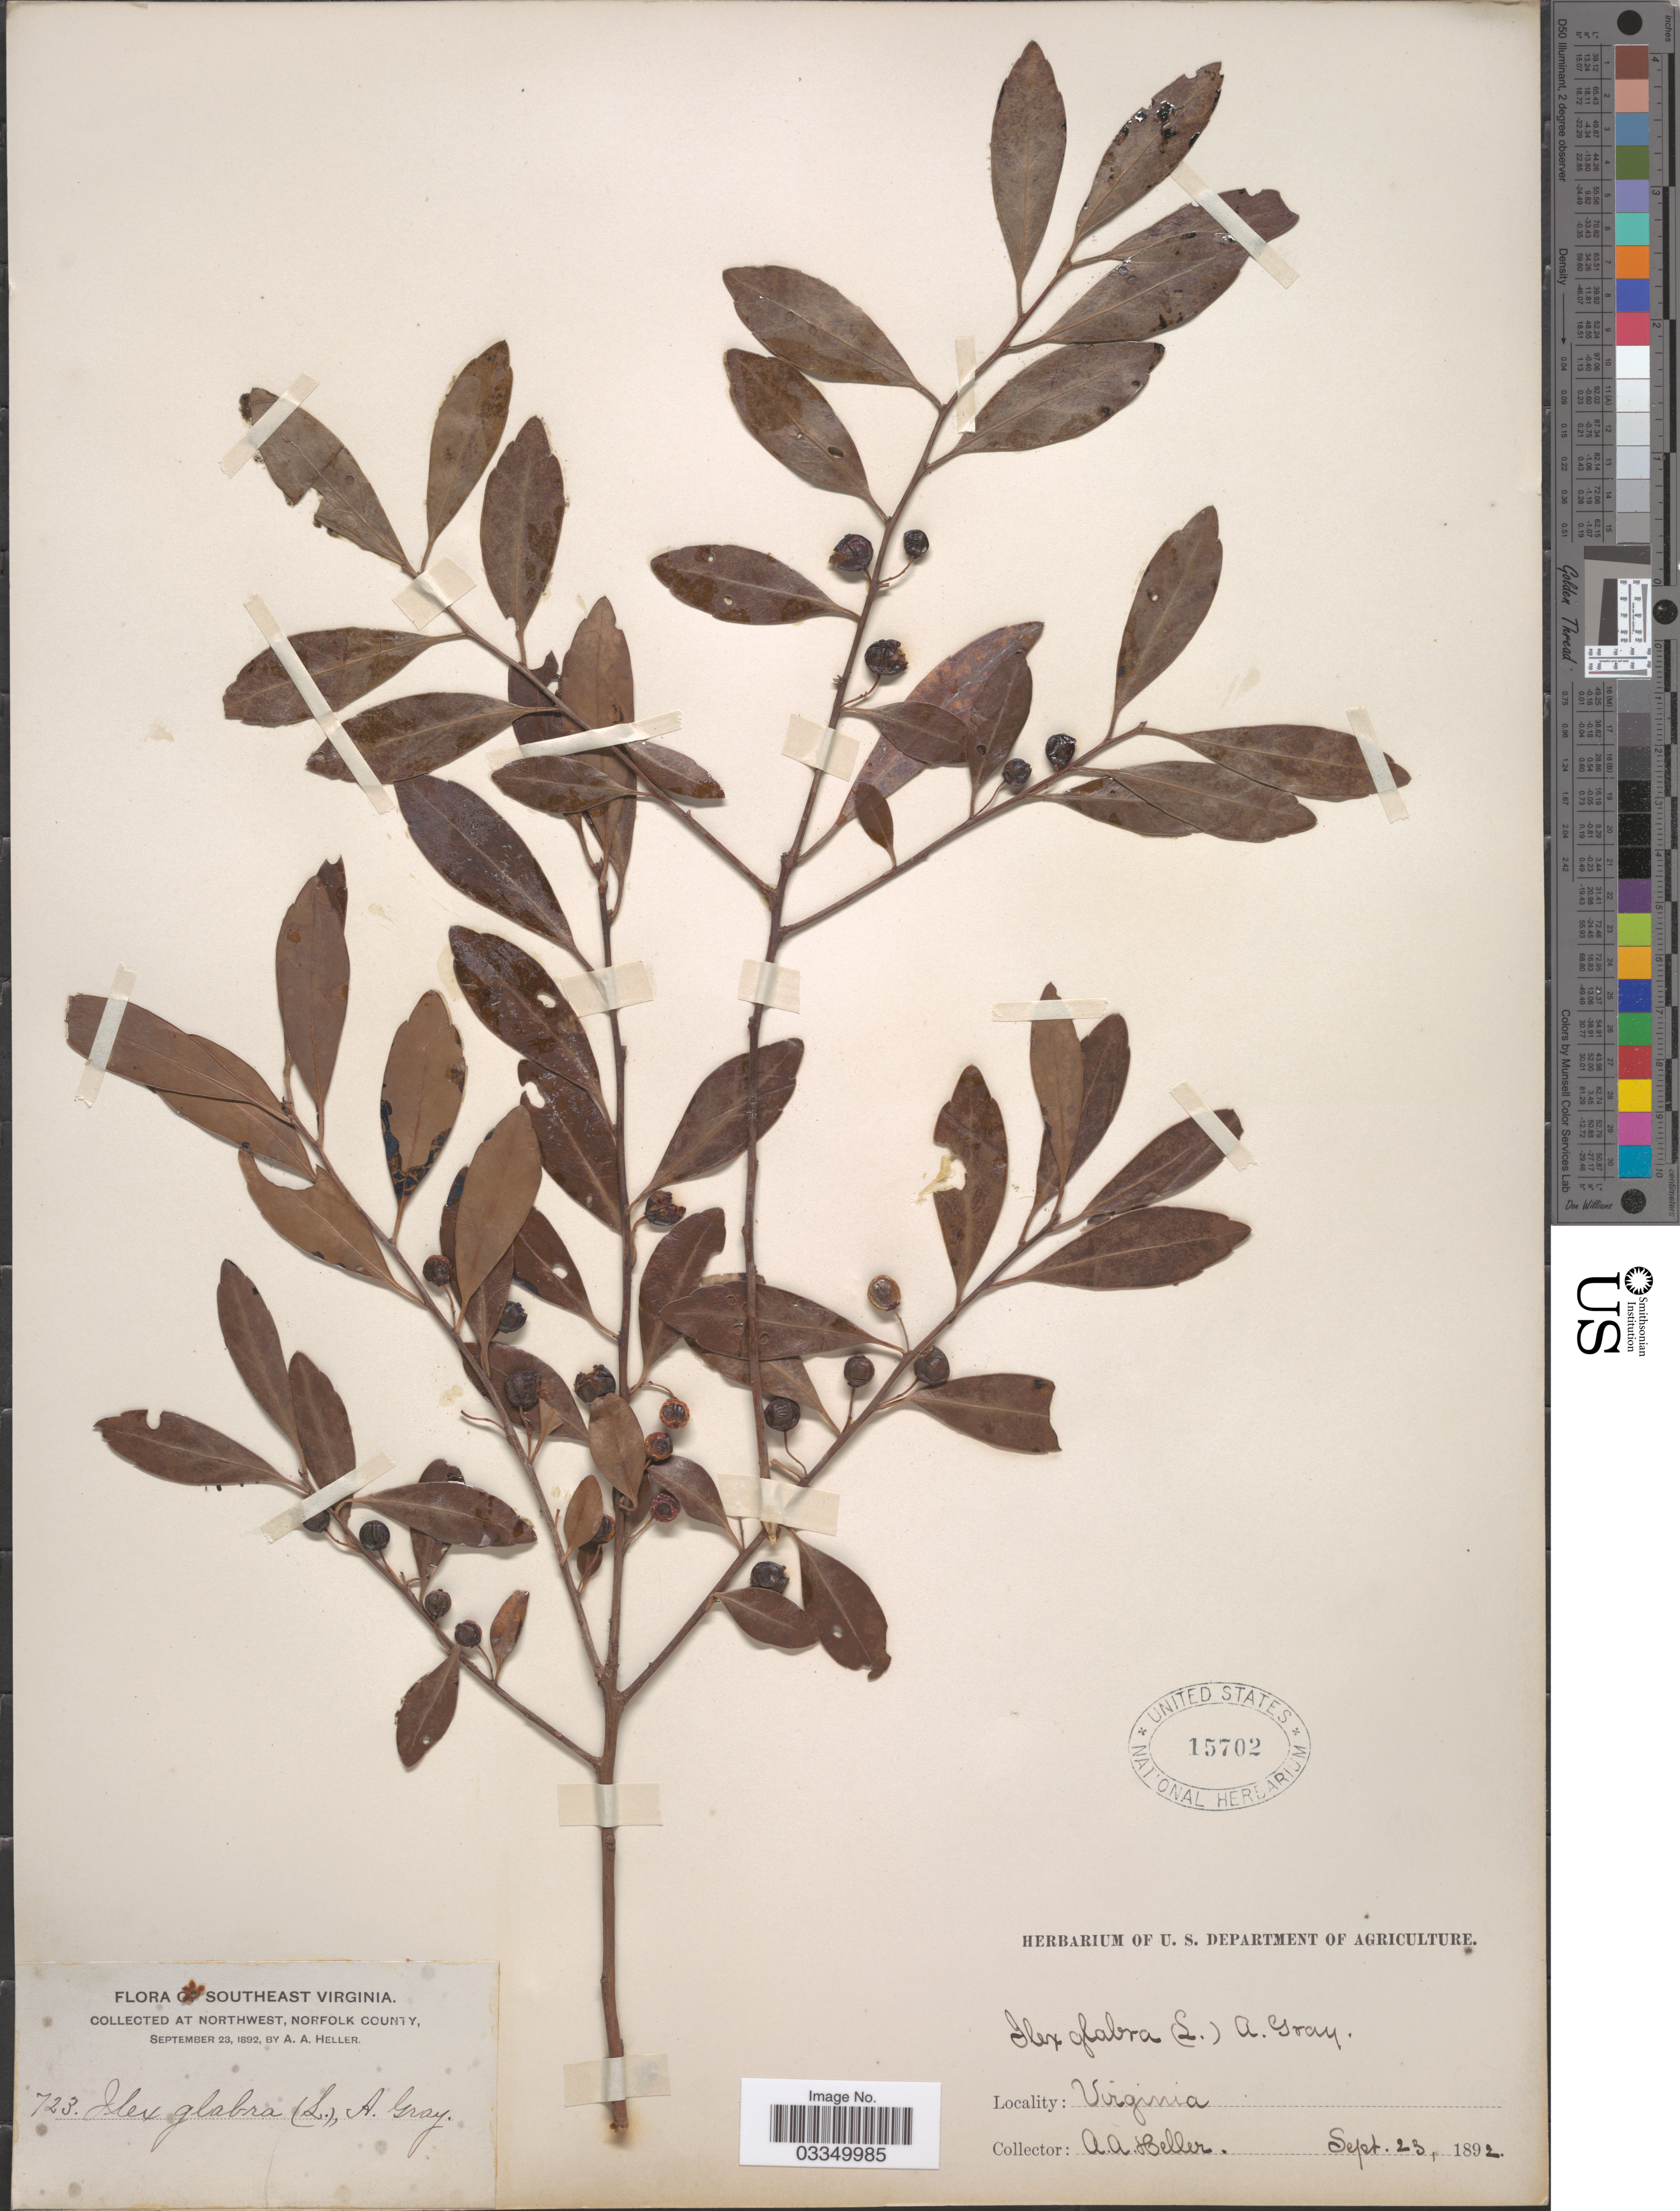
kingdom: Plantae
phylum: Tracheophyta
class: Magnoliopsida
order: Aquifoliales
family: Aquifoliaceae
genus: Ilex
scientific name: Ilex glabra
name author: (L.) A. Gray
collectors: A. A. Heller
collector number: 723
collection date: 1892-09-23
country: United States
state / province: Virginia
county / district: City of Norfolk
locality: Southeast Virginia. At Northwest, Norfolk County.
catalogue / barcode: US 15702